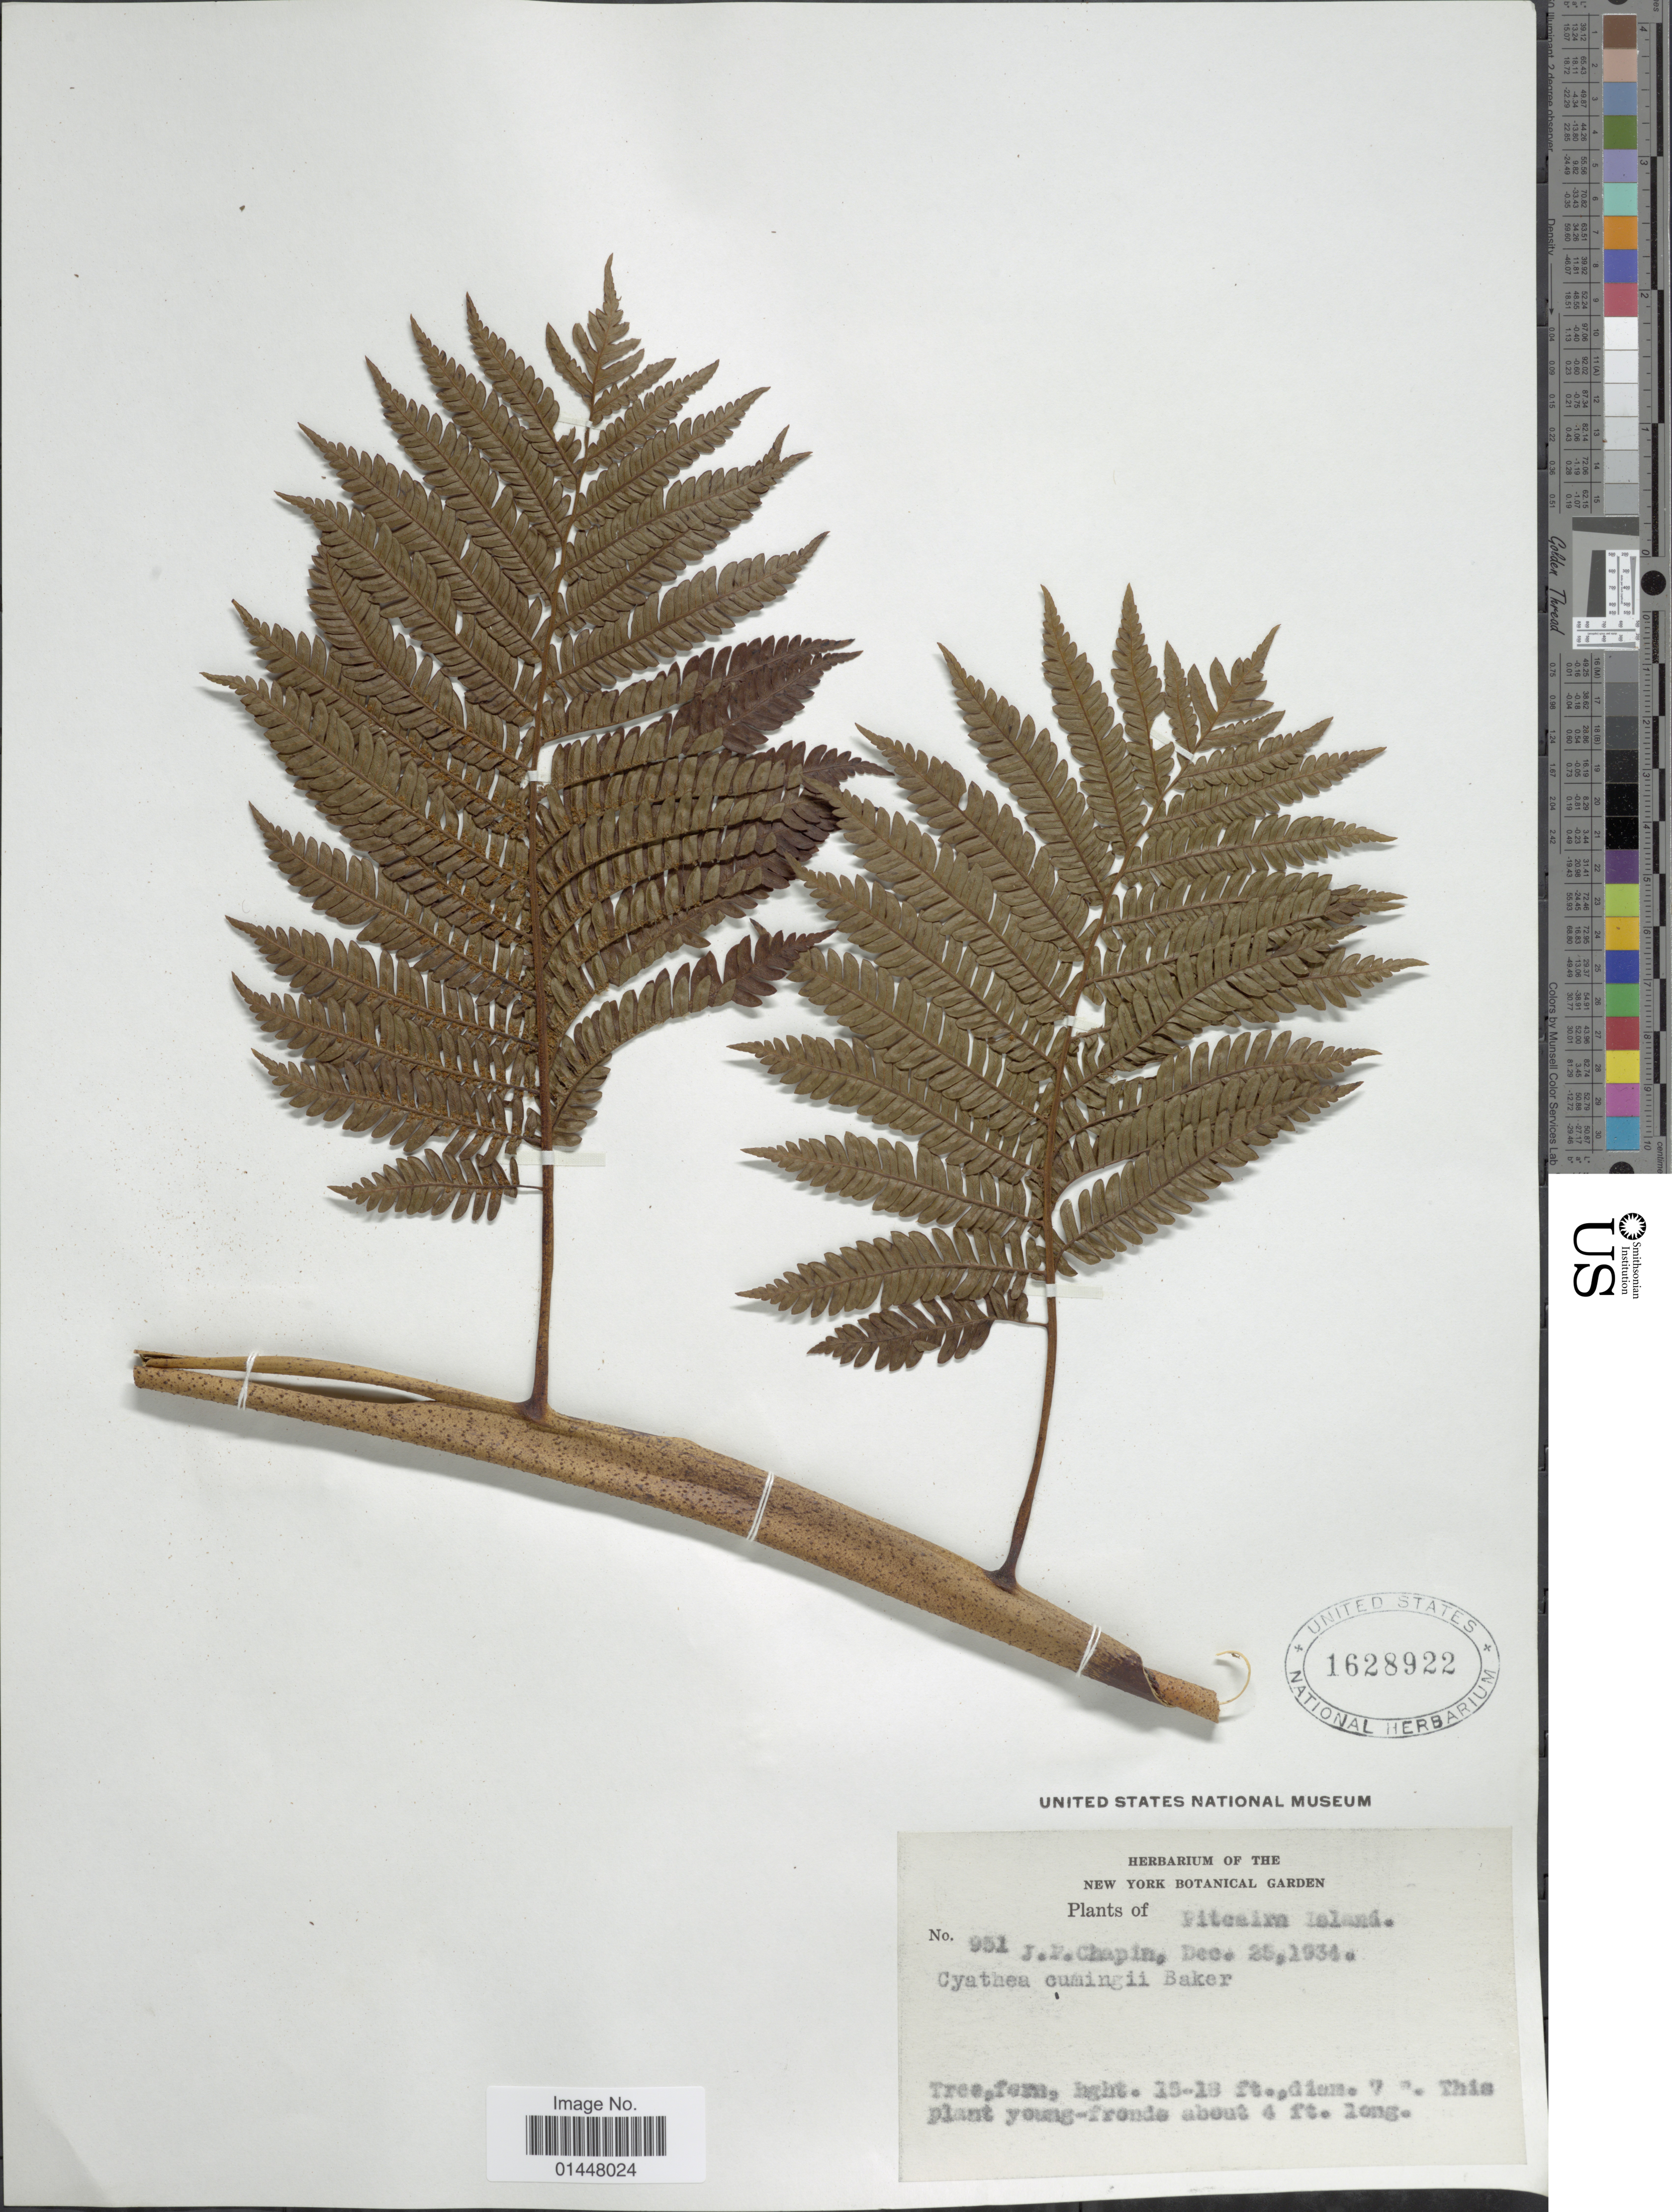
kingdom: Plantae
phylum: Tracheophyta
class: Polypodiopsida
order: Cyatheales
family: Cyatheaceae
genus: Sphaeropteris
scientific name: Sphaeropteris medullaris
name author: (G. Forst.) Bernh.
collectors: J. Chapin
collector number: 951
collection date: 1934-12-25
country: Pitcairn Islands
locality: Pitcairn Island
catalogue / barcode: US 1628922